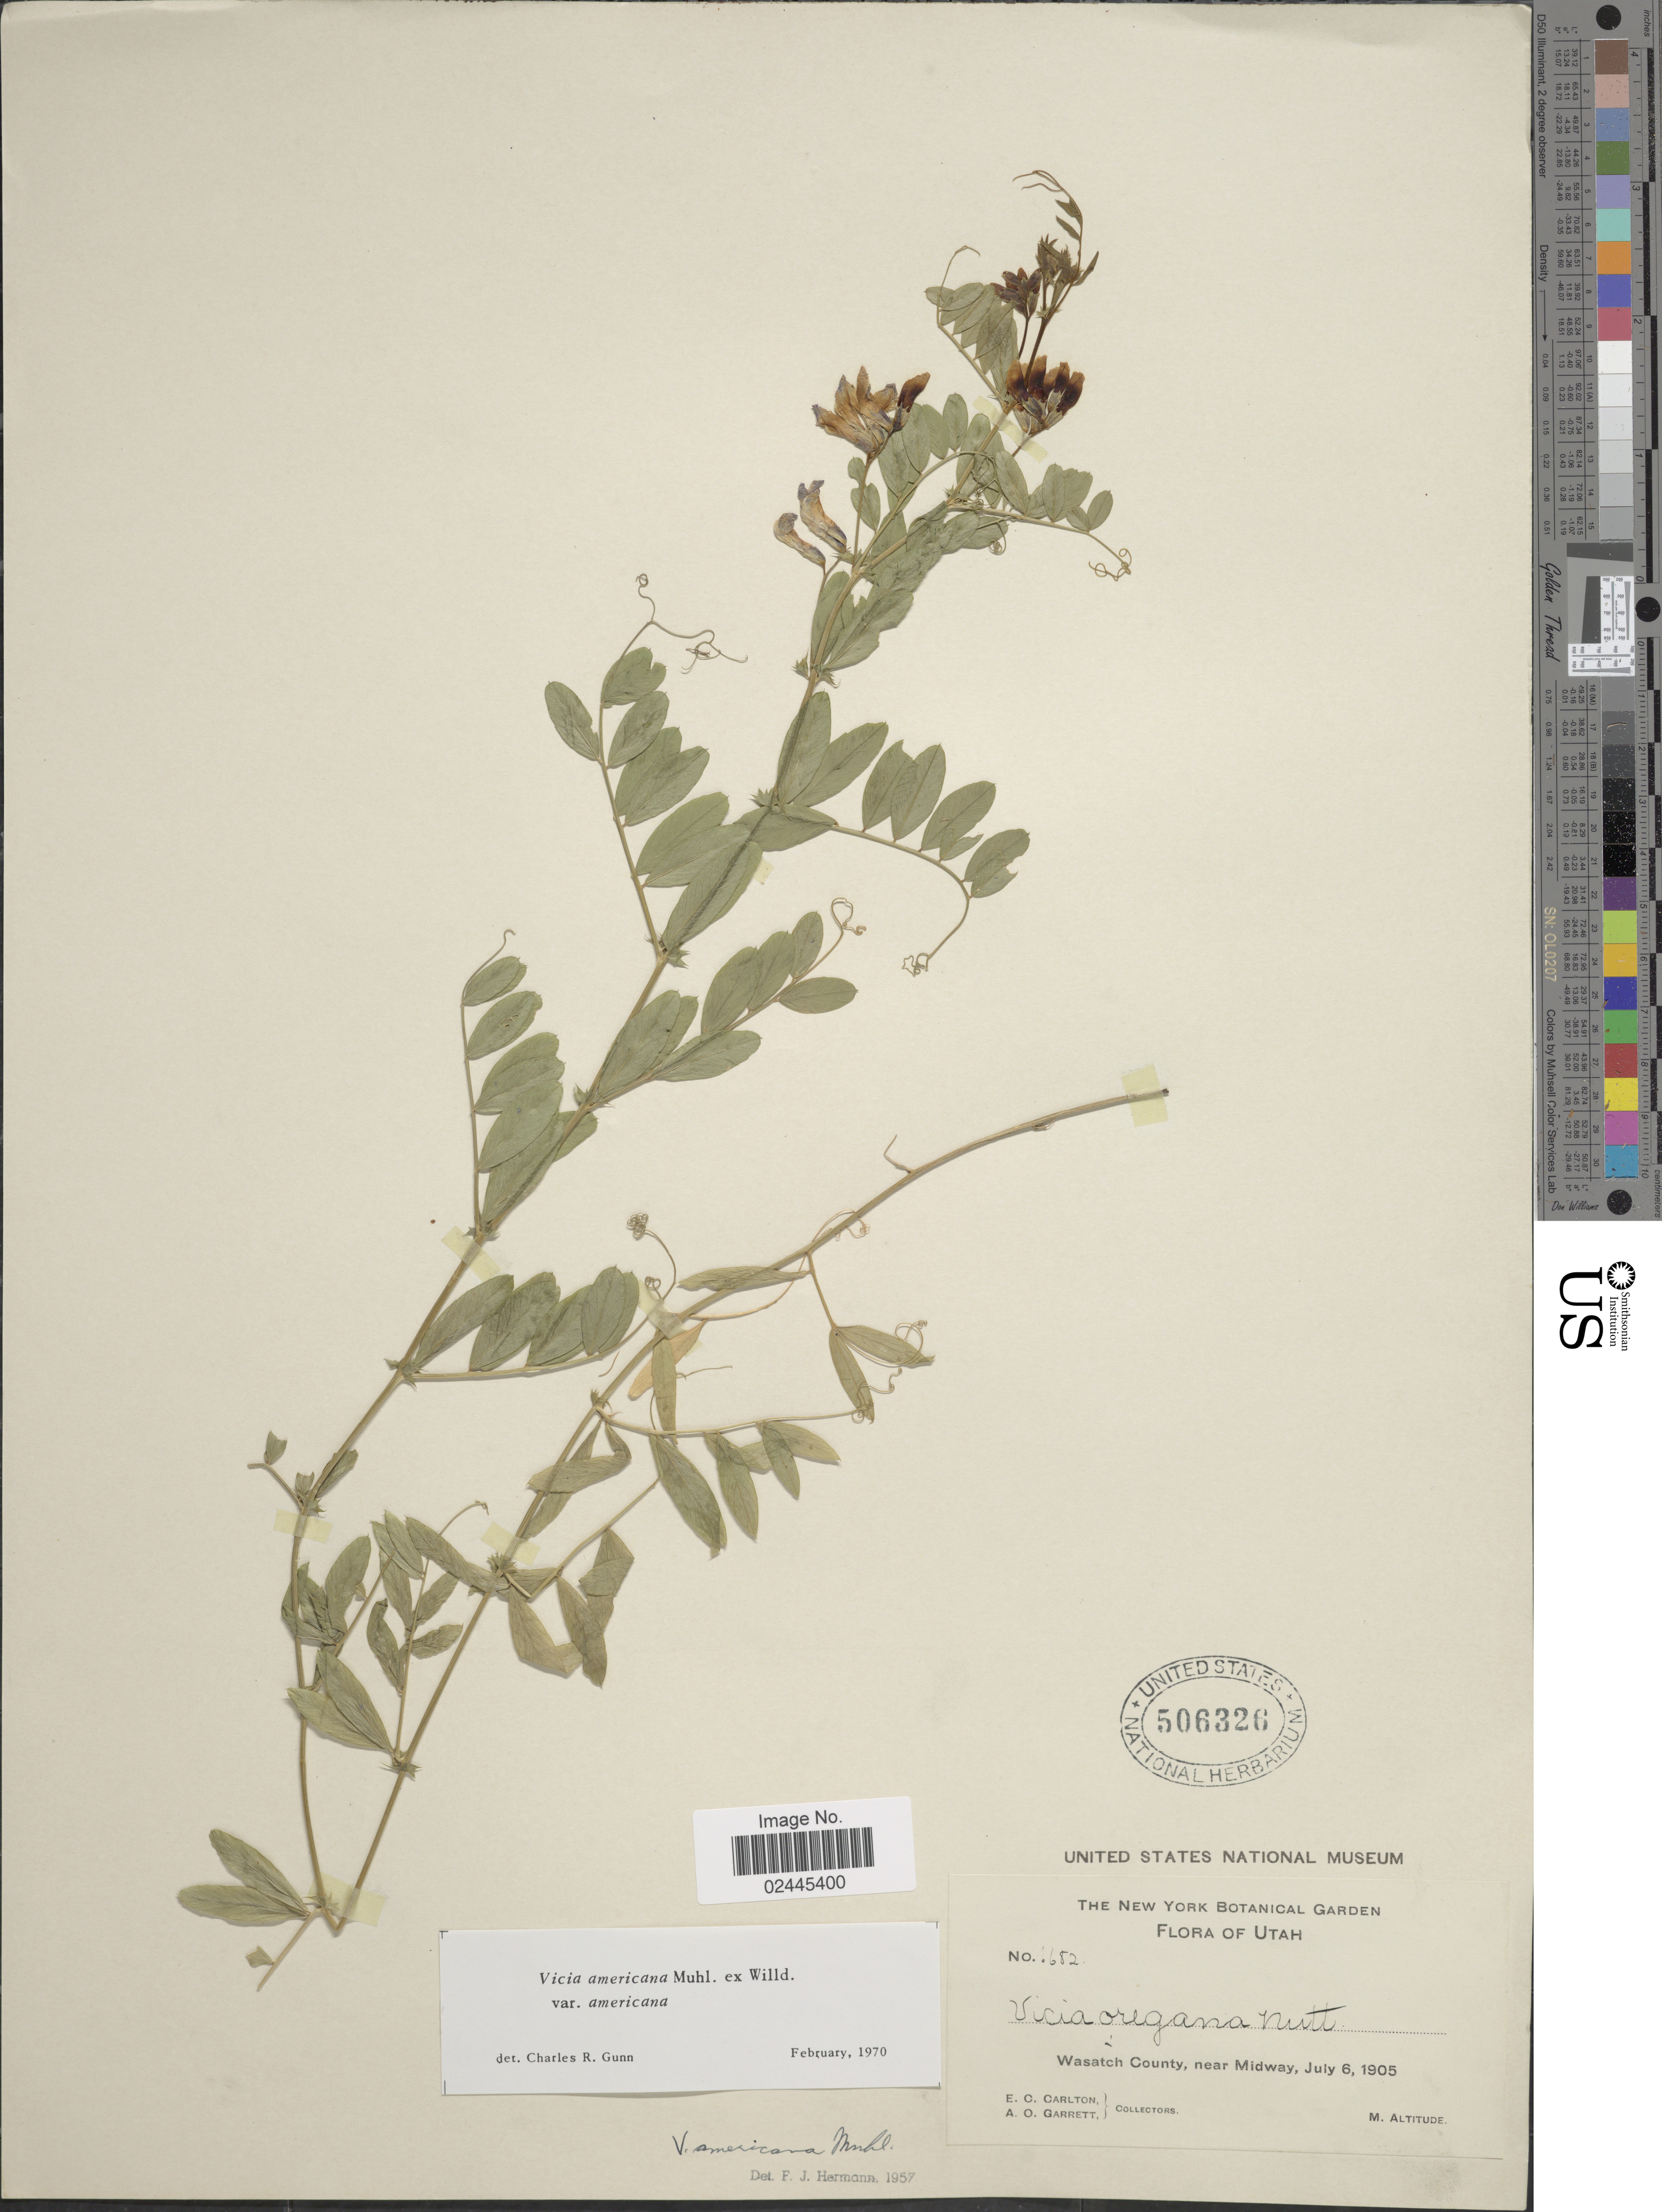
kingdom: Plantae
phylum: Tracheophyta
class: Magnoliopsida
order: Fabales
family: Fabaceae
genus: Vicia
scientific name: Vicia americana var. americana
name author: Muhl. ex Willd.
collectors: E. Carlton & A. O. Garrett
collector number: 6682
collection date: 1905-07-06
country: United States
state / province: Utah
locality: Wasatch County, near Midway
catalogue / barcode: US 506326